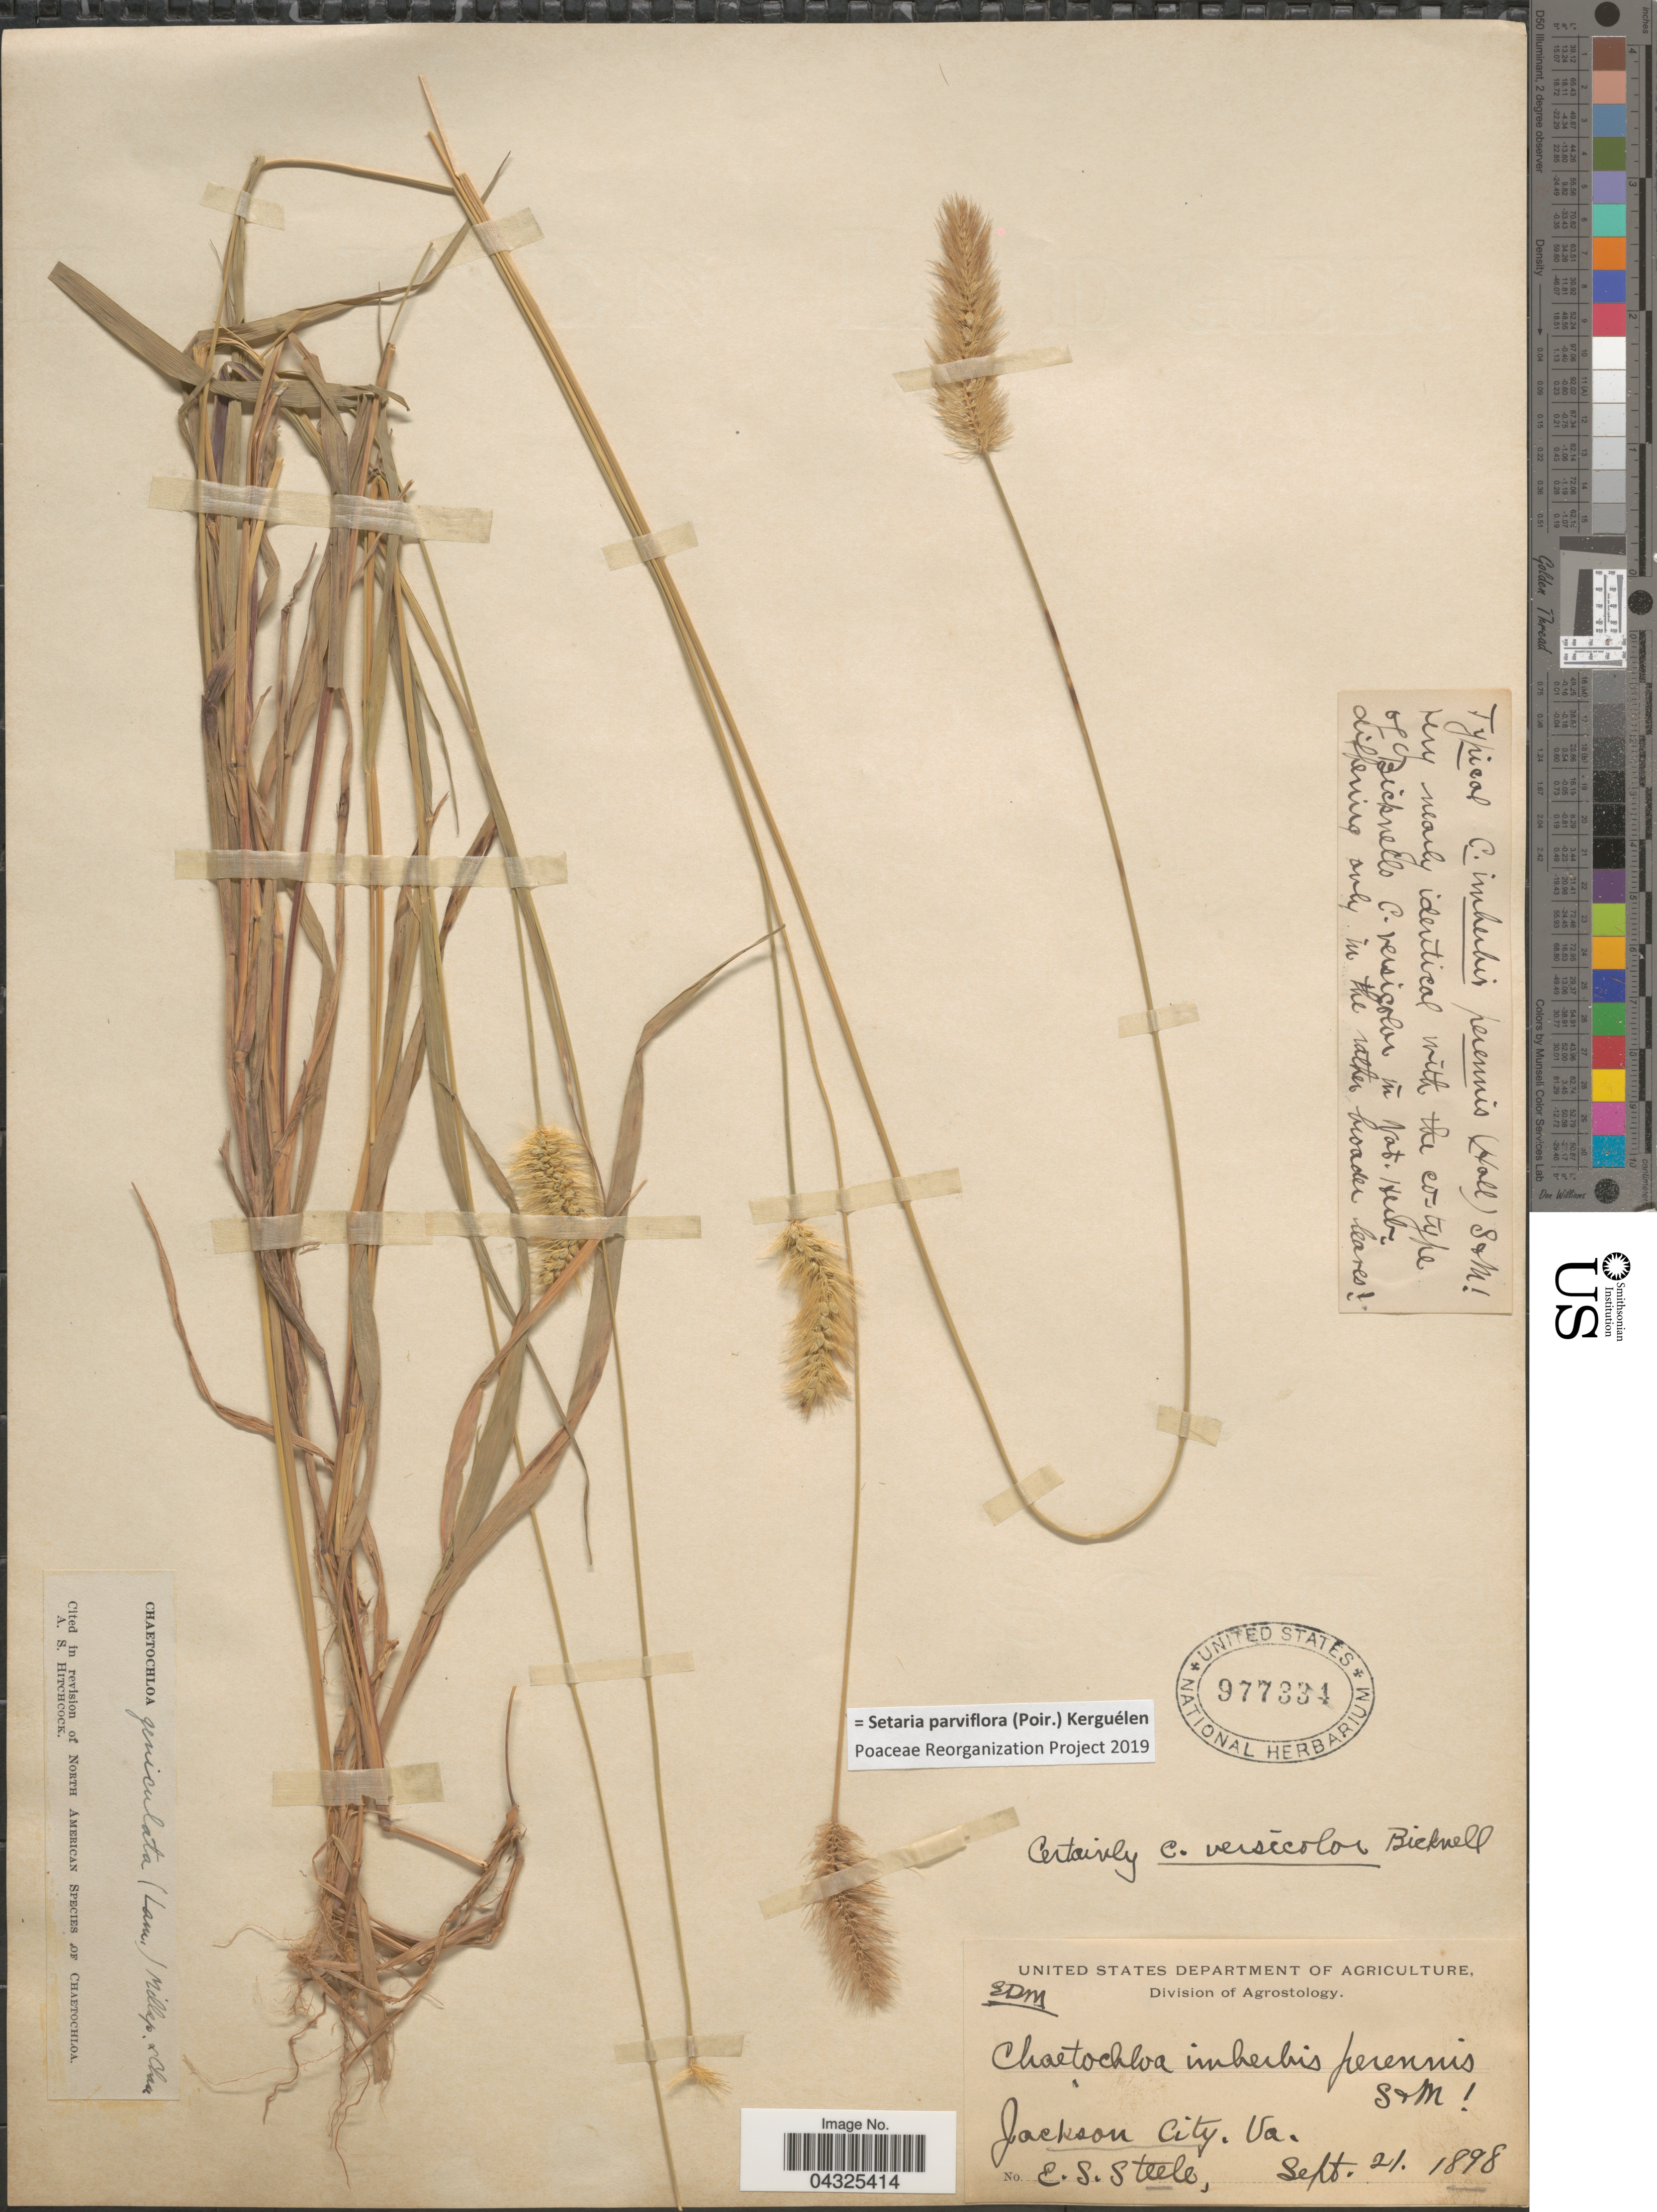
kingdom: Plantae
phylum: Tracheophyta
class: Liliopsida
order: Poales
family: Poaceae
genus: Setaria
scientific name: Setaria parviflora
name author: (Poir.) Kerguélen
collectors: E. Steele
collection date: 1898-09-21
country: United States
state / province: Virginia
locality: Jackson City.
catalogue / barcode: US 977334